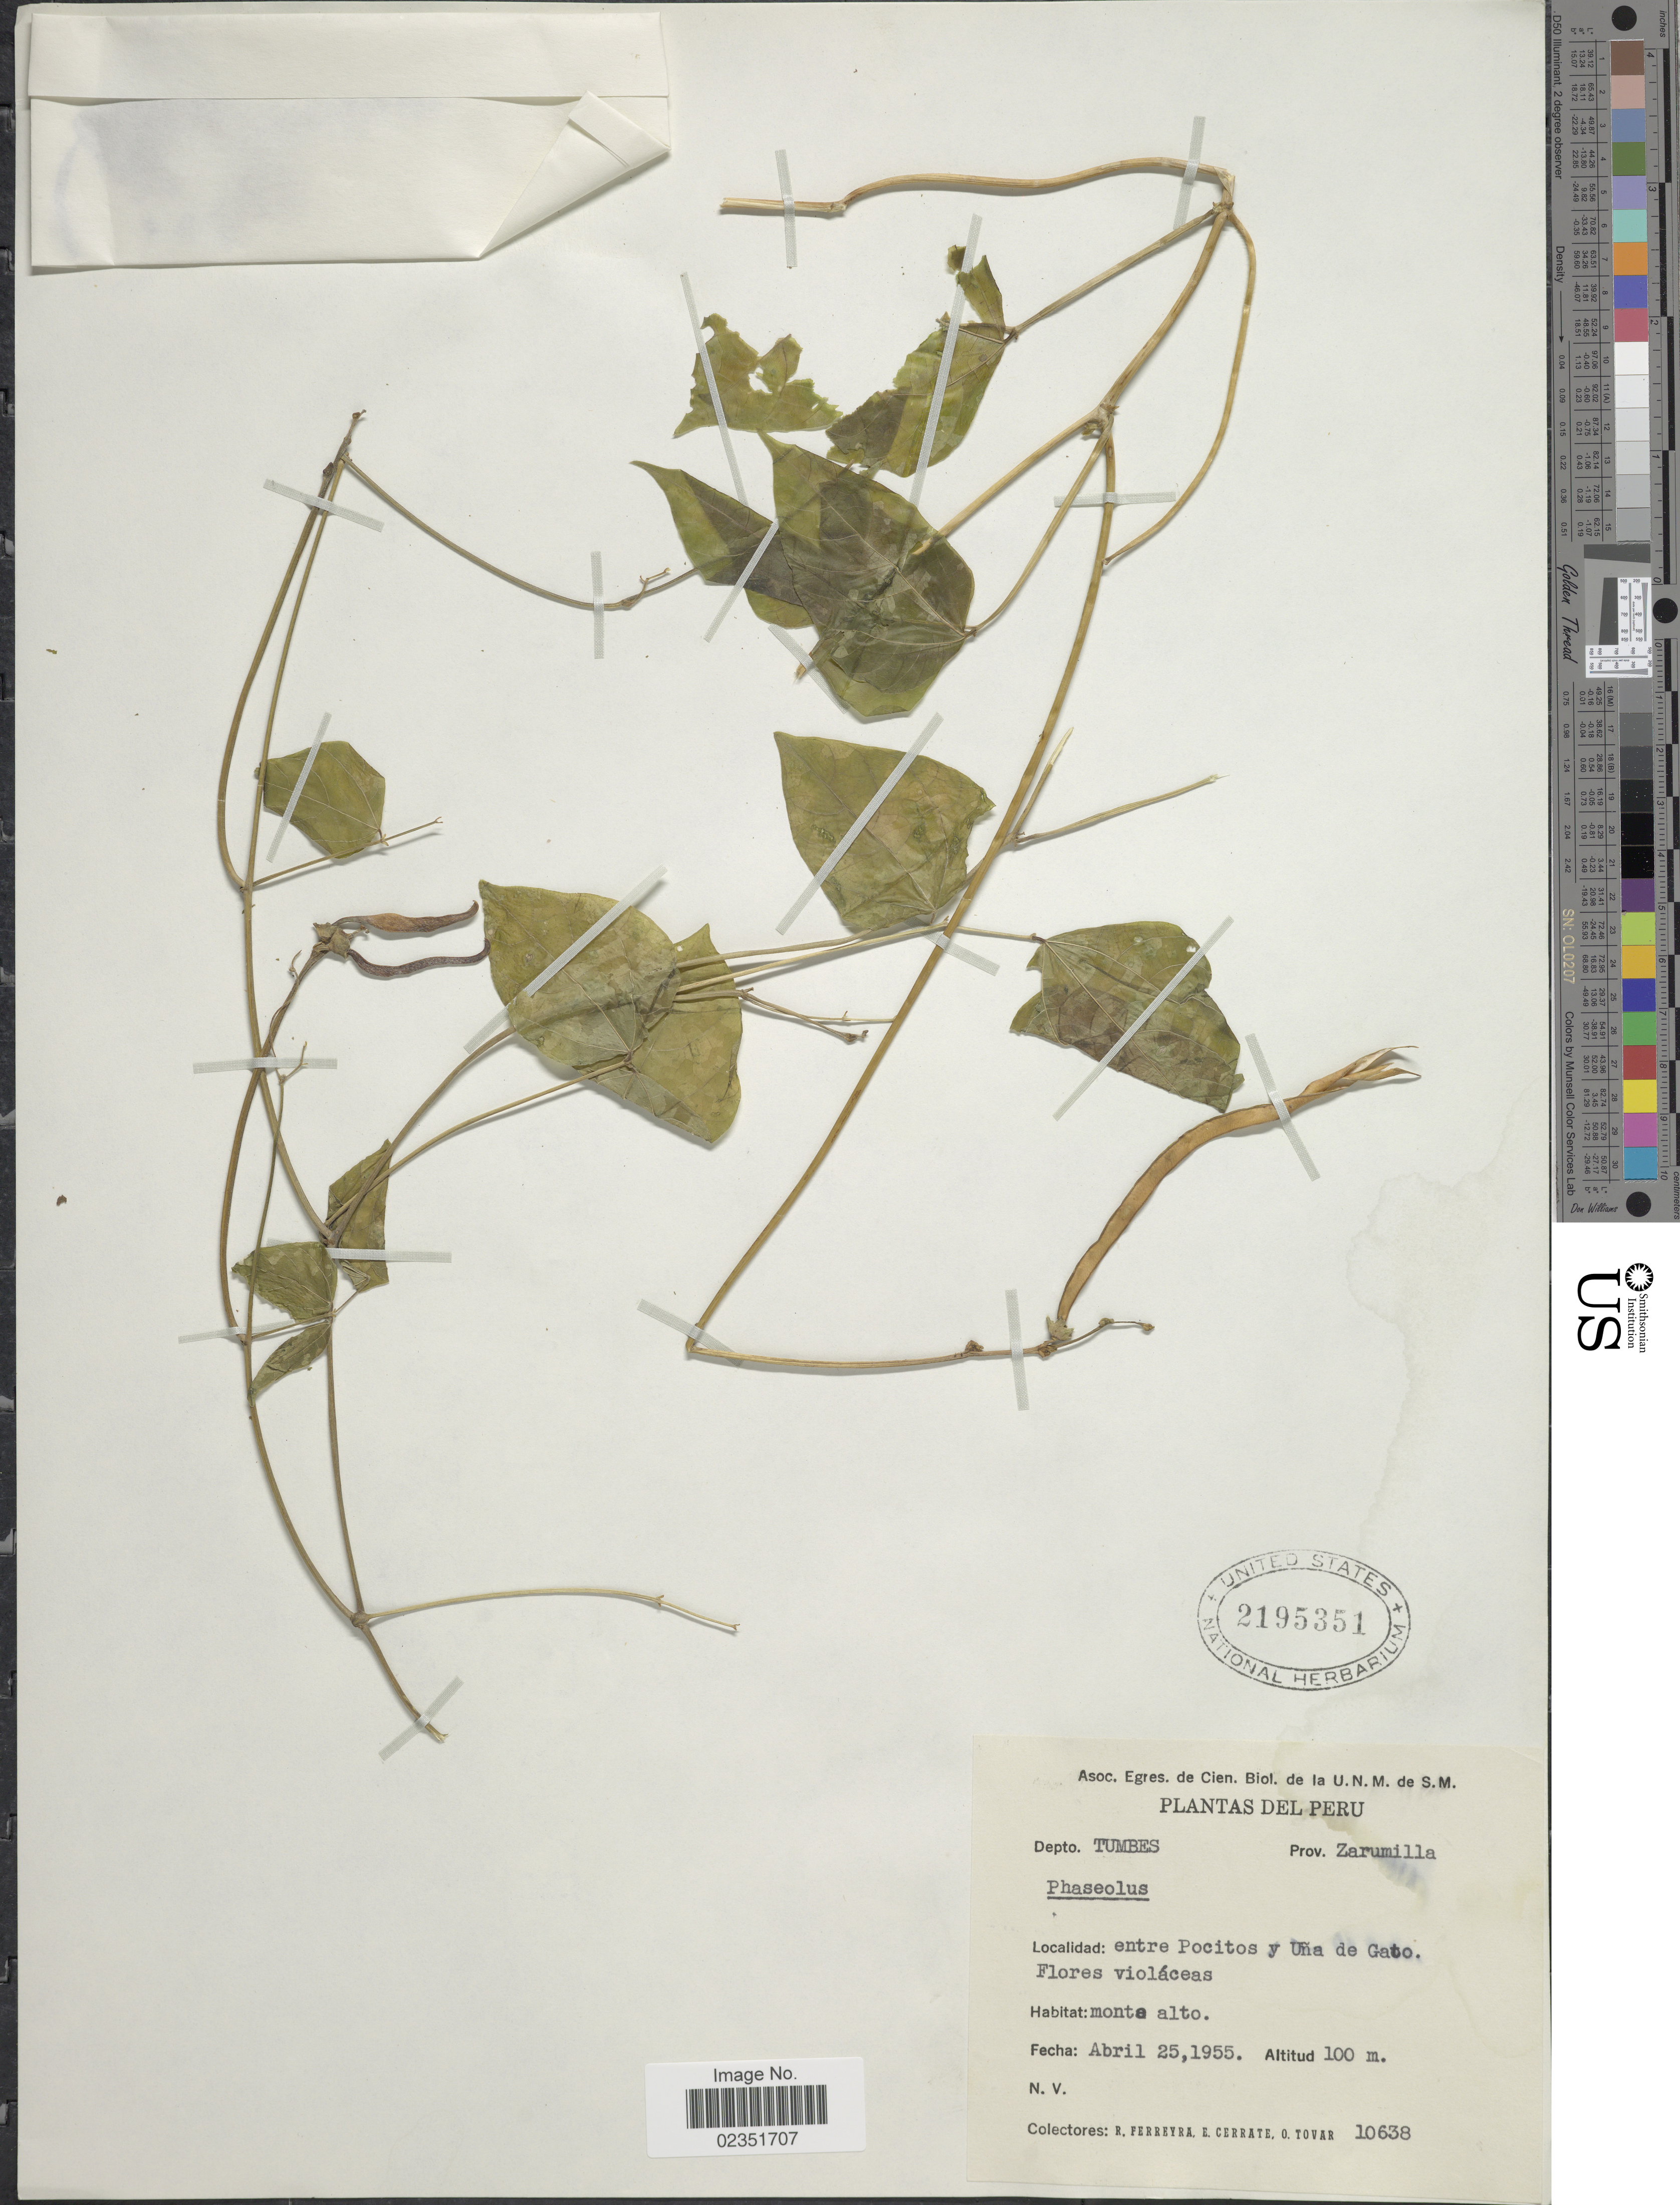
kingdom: Plantae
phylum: Tracheophyta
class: Magnoliopsida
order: Fabales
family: Fabaceae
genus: Phaseolus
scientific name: Phaseolus sp.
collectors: R. A. Ferreyra, E. Cerrate & Ó. Tovar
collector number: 10638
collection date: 1955-04-25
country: Peru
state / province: Tumbes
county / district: Zarumilla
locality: Prov. Zarumilla, entre Pocitos y Una de Gato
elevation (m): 100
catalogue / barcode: US 2195351